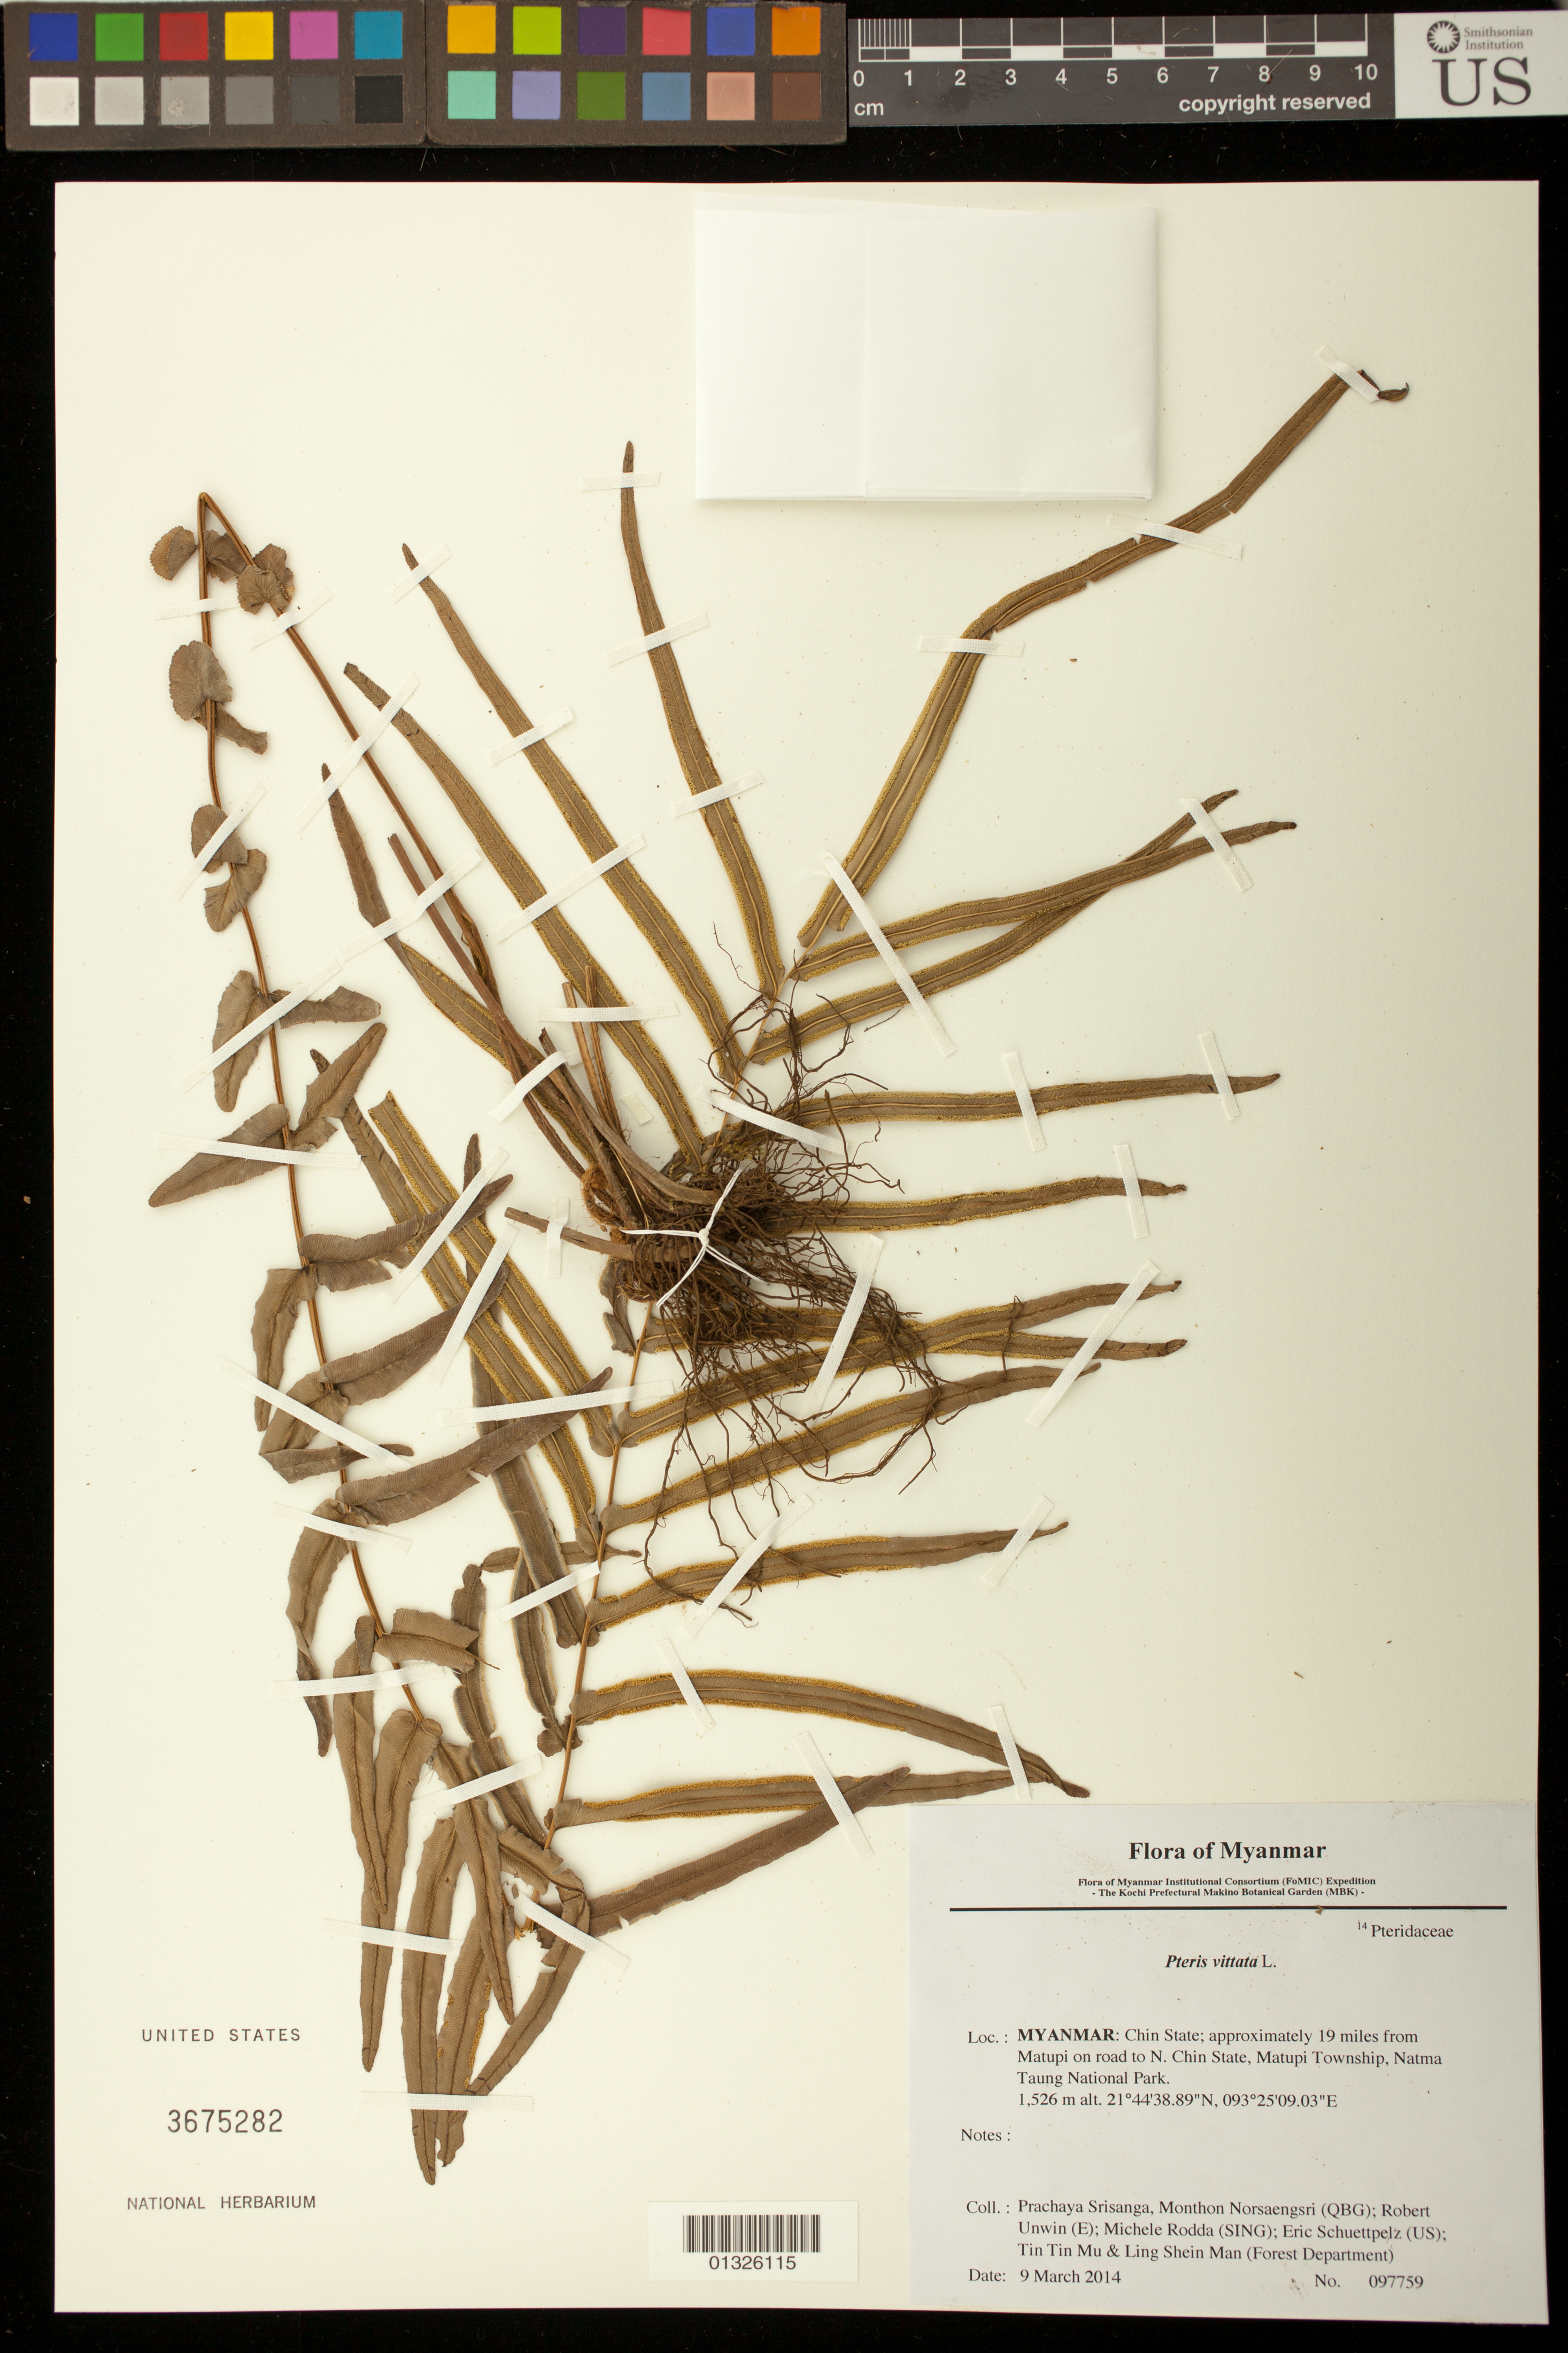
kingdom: Plantae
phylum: Tracheophyta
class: Polypodiopsida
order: Polypodiales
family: Pteridaceae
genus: Pteris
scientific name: Pteris vittata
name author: L.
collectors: P. Srisanga, M. Norsaengsri, R. Unwin, M. Rodda, E. Schuettpelz, Tin Tin Mu & Ling Shein Man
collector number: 97759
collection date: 2014-03-09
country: Myanmar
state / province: Chin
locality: Approximately 19 miles from Matupi on road to N. Chin State, Matupi Township, Natma Taung National Park.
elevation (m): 1526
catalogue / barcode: US 3675282